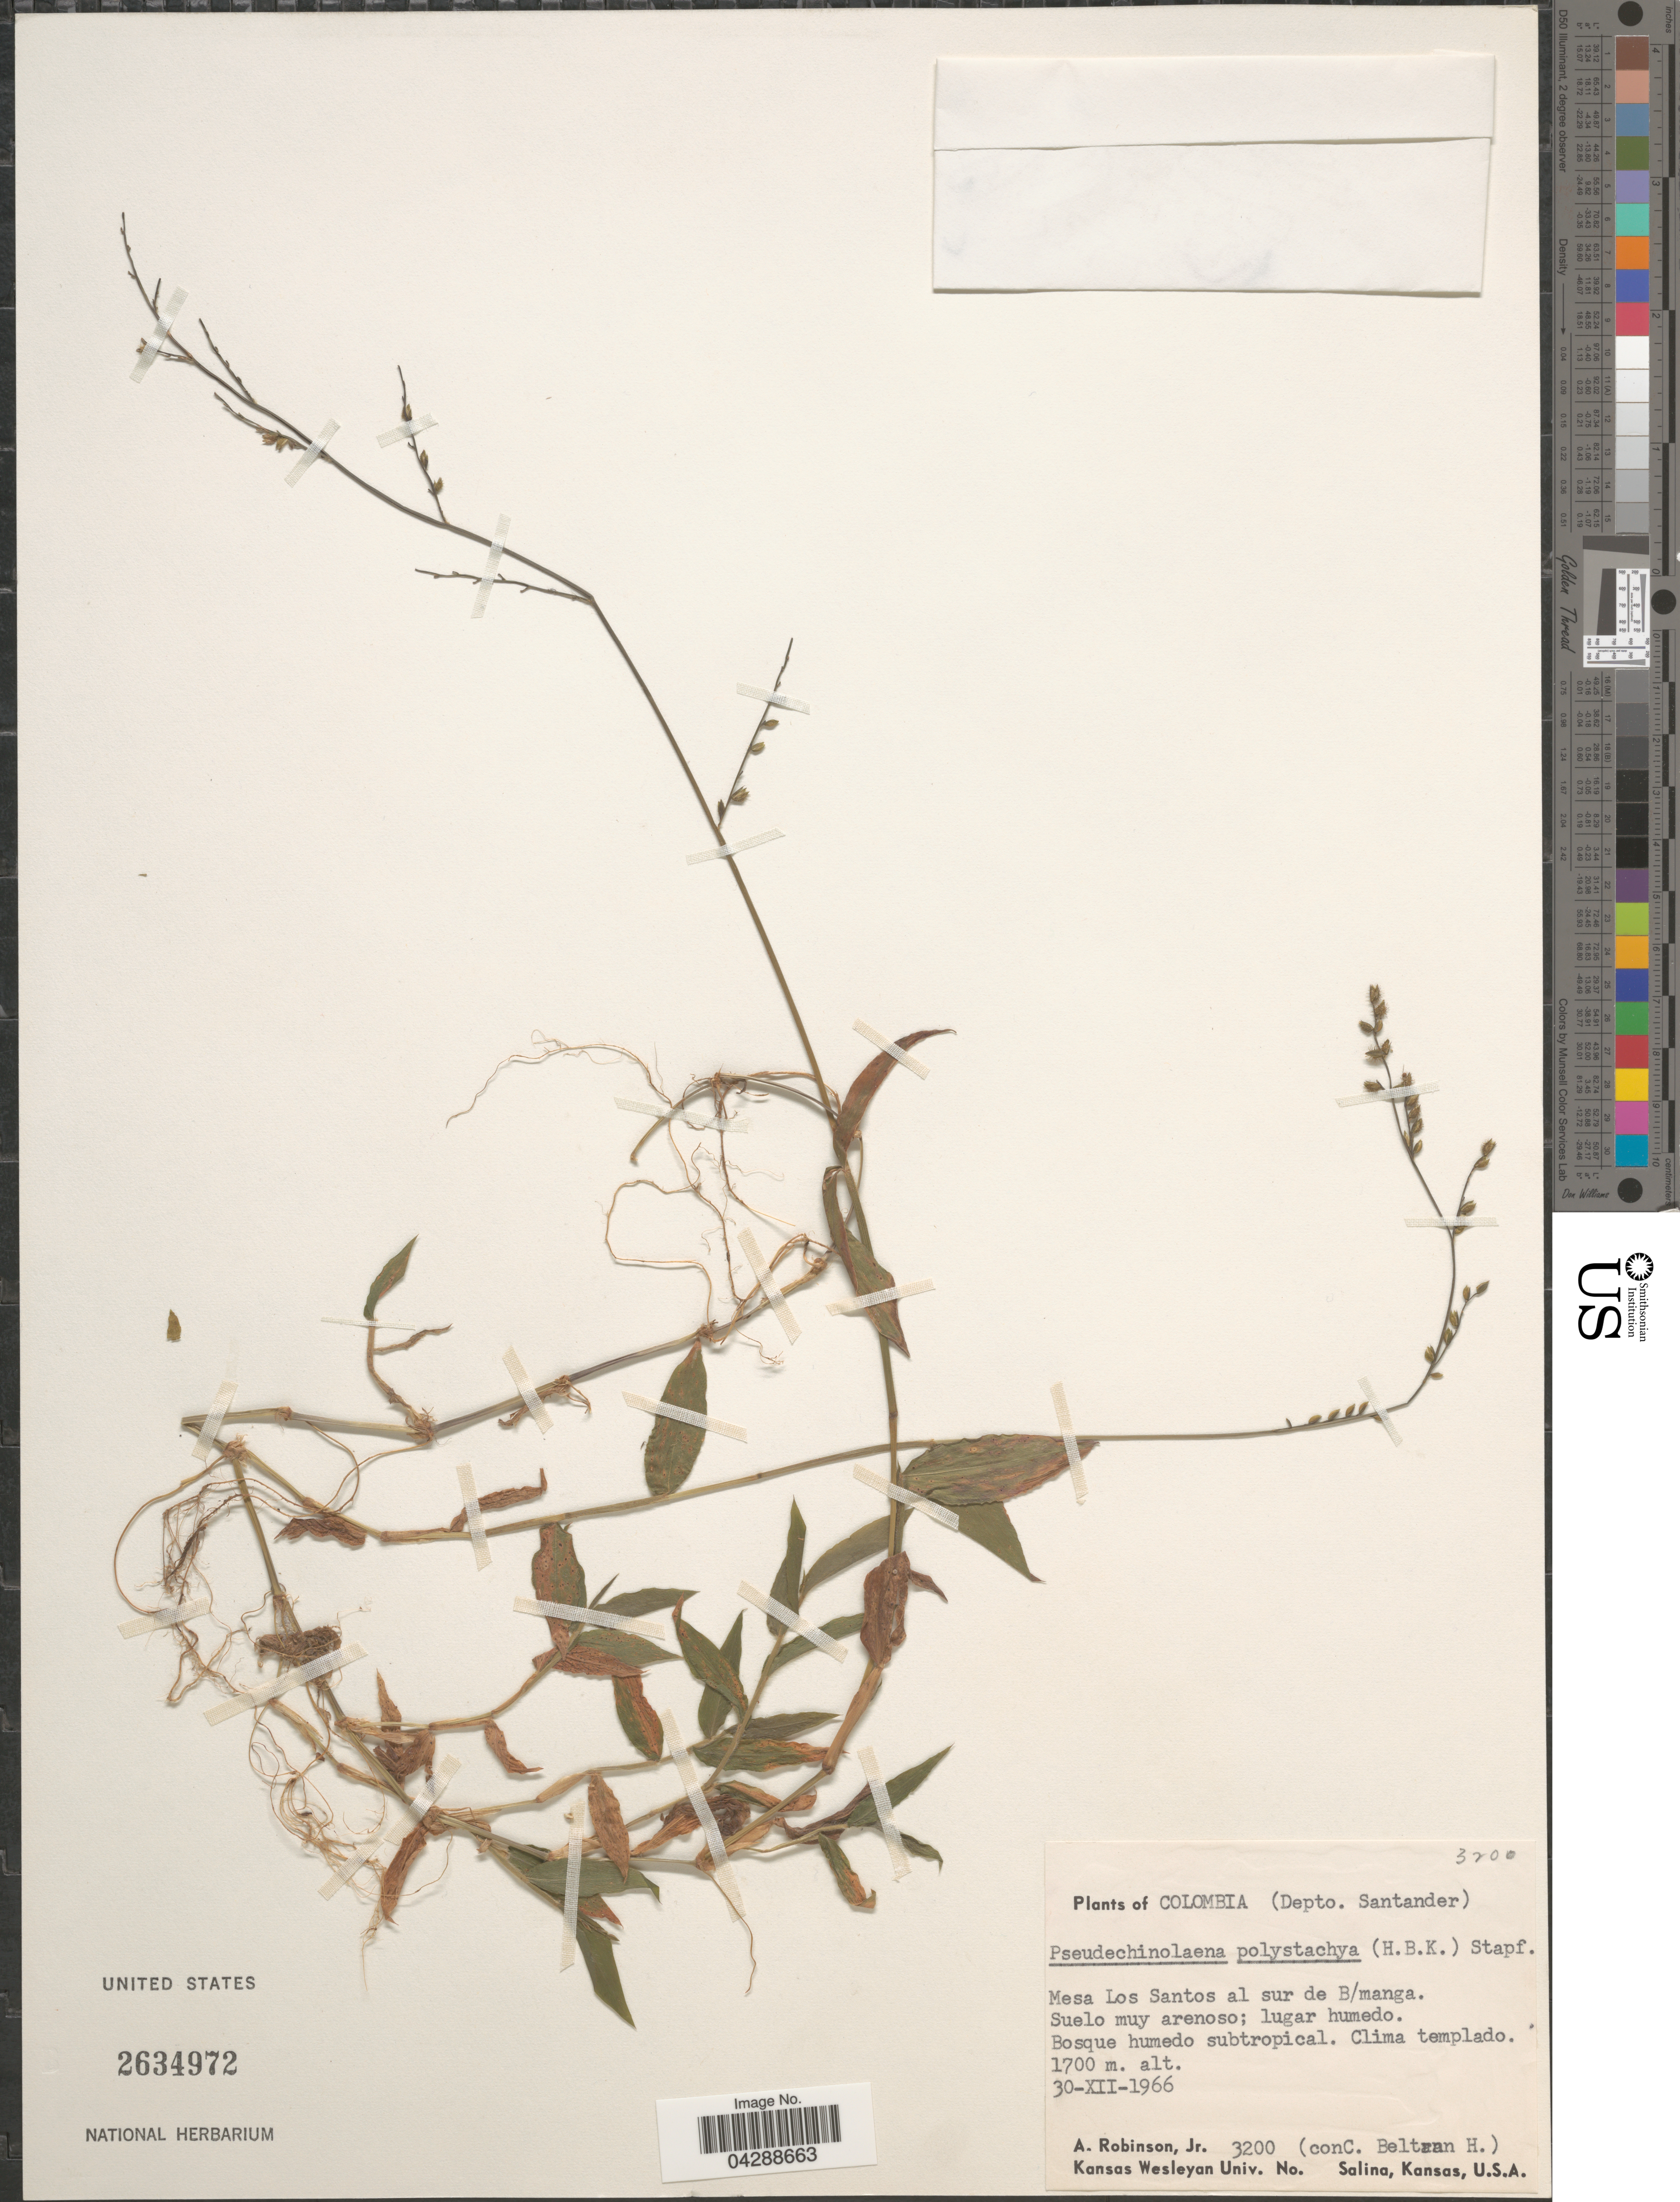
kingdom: Plantae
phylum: Tracheophyta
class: Liliopsida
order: Poales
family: Poaceae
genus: Pseudechinolaena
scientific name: Pseudechinolaena polystachya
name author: (Kunth) Stapf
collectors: A. Robinson Jr. & C. Beltran H.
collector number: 3200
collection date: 1966-12-30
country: Colombia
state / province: Santander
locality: Depto. Santander. Mesa Los Santos al sur de B/manga. Bosque humedo subtropical.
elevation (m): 1700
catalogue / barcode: US 2634972